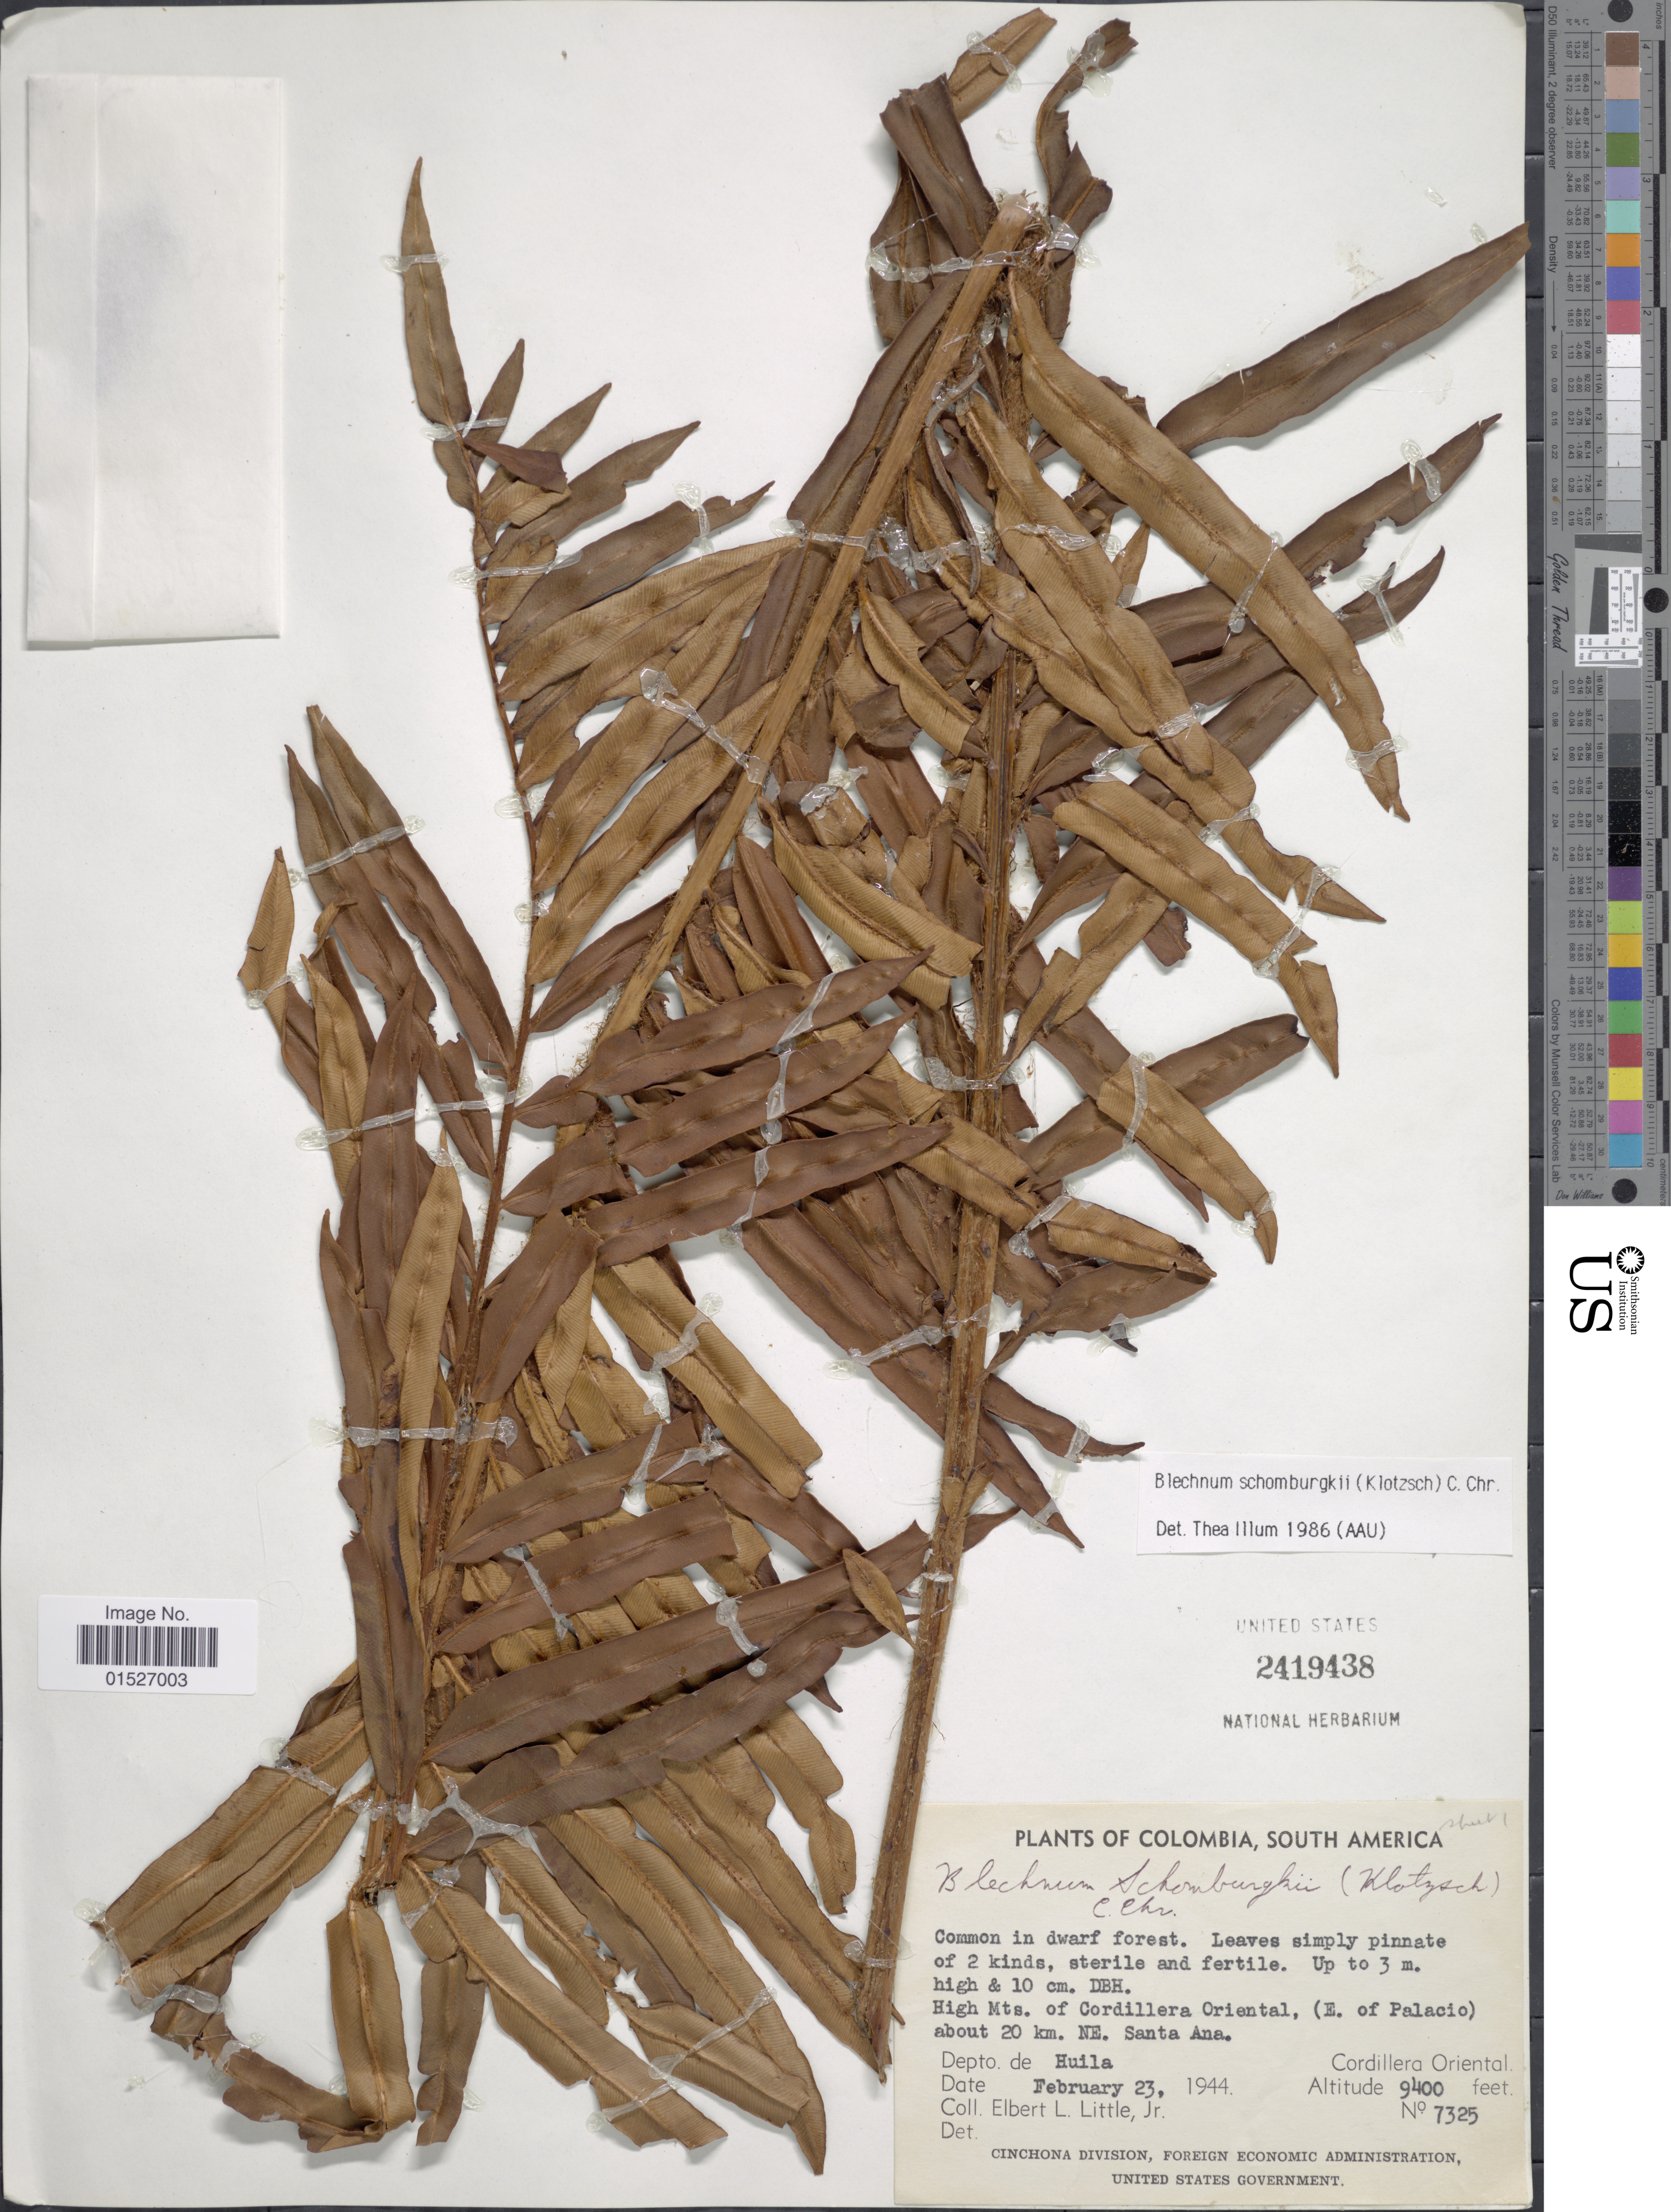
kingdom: Plantae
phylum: Tracheophyta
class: Polypodiopsida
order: Polypodiales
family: Blechnaceae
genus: Blechnum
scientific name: Blechnum schomburgkii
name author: (Klotzsch) C. Chr.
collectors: E. L. Little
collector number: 7325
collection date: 1944-02-23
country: Colombia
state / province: Huila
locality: High Mts. of Cordillera Oriental, (E. of Palacio) about 20 km. NE. Santa Ana. Depto. de Huila, Cordillera Oriental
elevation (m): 2865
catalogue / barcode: US 2419438